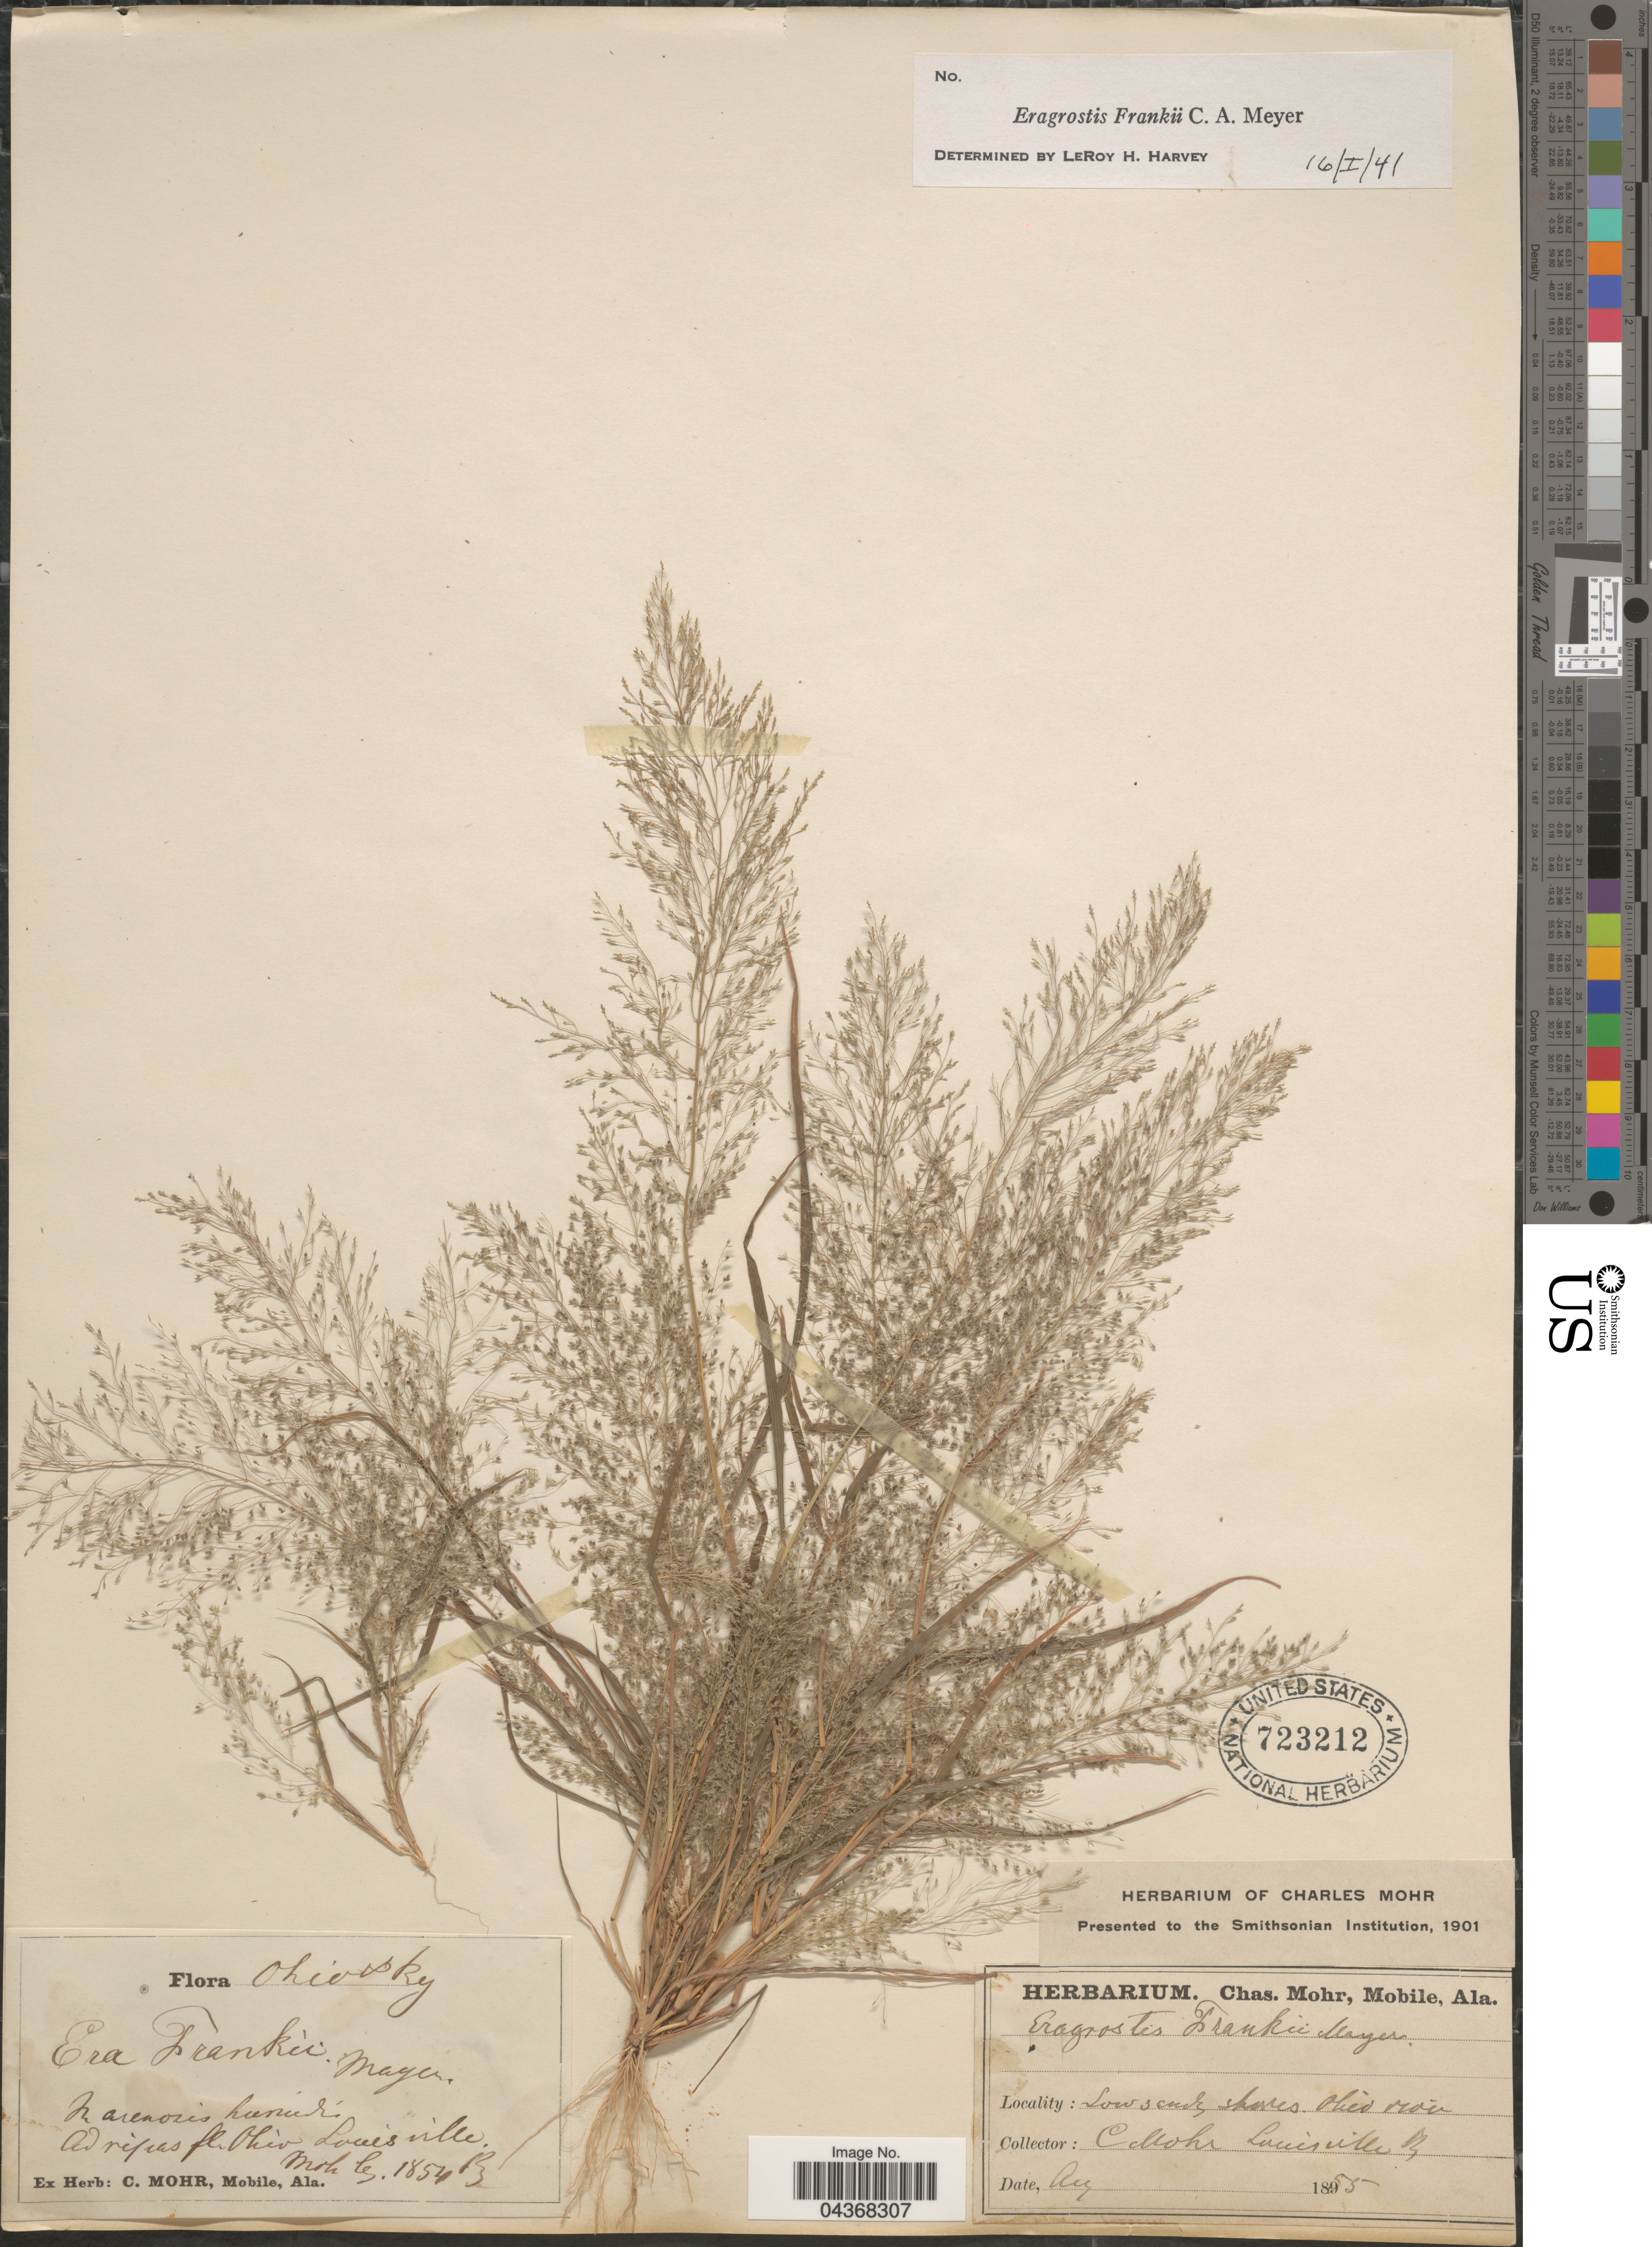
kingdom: Plantae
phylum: Tracheophyta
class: Liliopsida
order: Poales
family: Poaceae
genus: Eragrostis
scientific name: Eragrostis frankii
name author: C.A. Mey. ex Steud.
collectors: C. T. Mohr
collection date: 1855-08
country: United States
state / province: Ohio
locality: Ohio Ry. In arenosis humidis. Ad ripas fl. Ohio. Louisville. Low sandy shores. Ohio river.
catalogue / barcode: US 723212